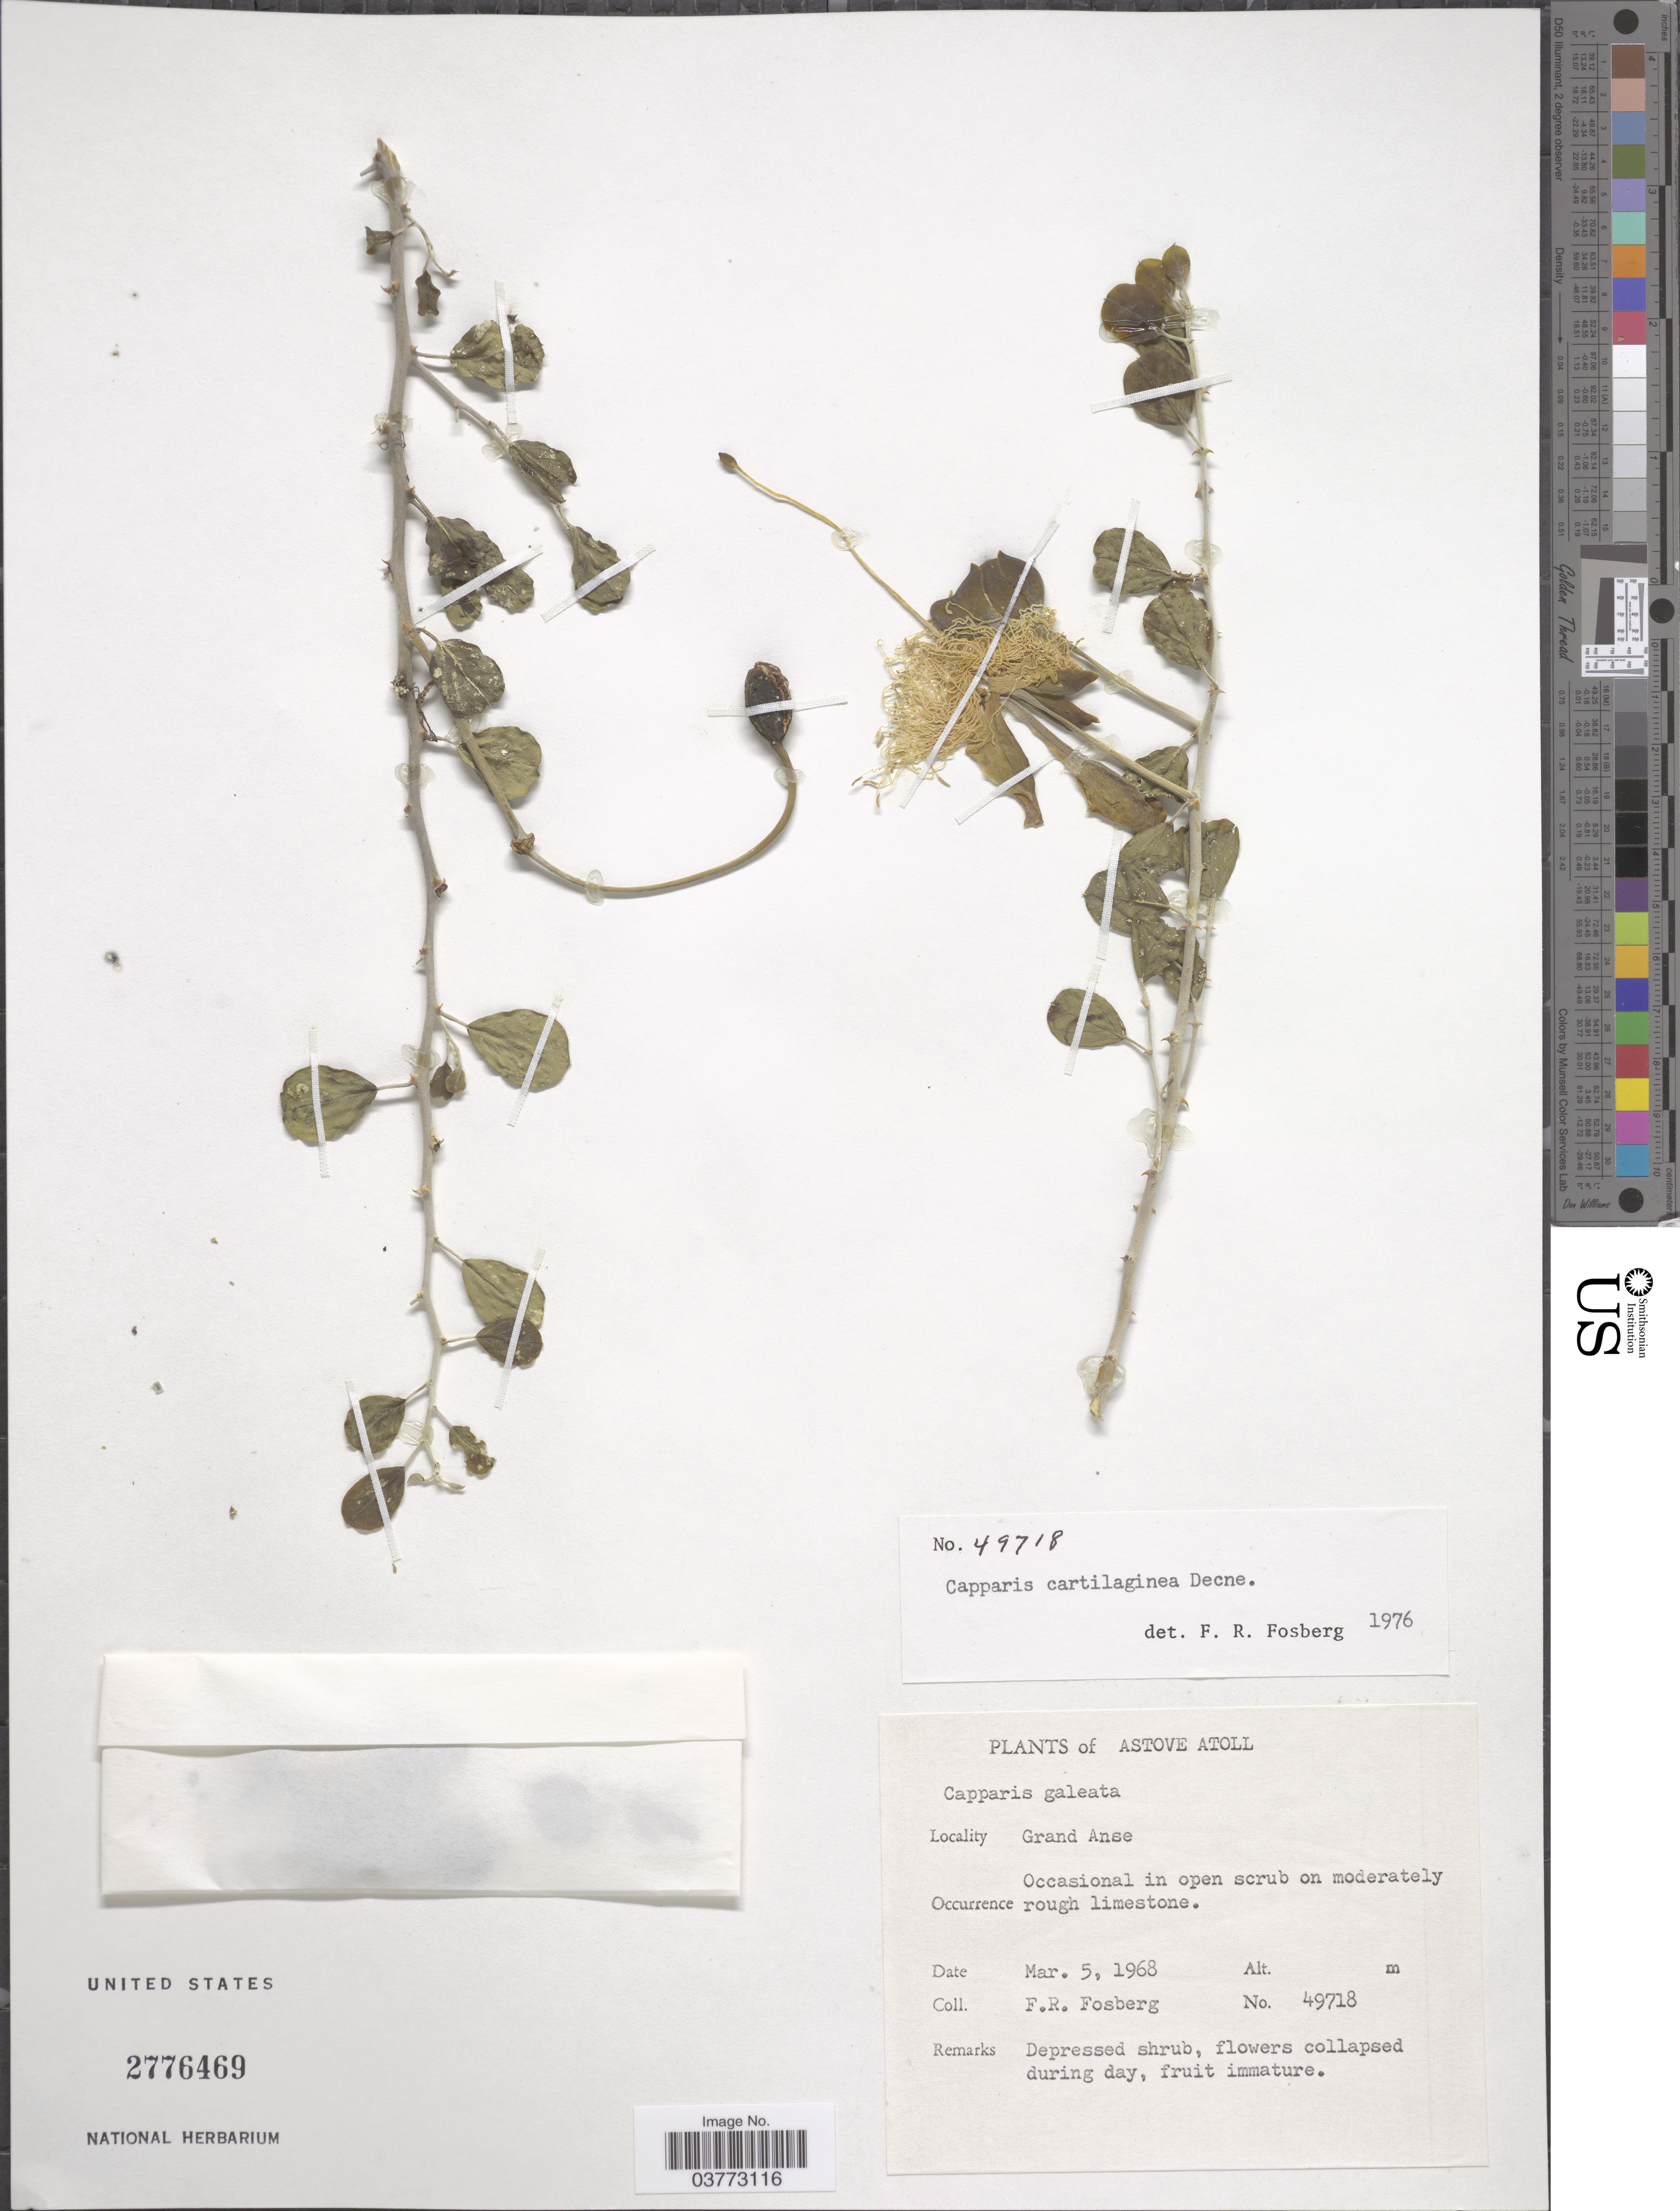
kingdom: Plantae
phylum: Tracheophyta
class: Magnoliopsida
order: Brassicales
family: Capparaceae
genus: Capparis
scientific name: Capparis cartilaginea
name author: Decne.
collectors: F. R. Fosberg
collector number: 49718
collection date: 1968-03-05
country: Seychelles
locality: Astove Atoll. Grand Anse.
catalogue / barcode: US 2776469